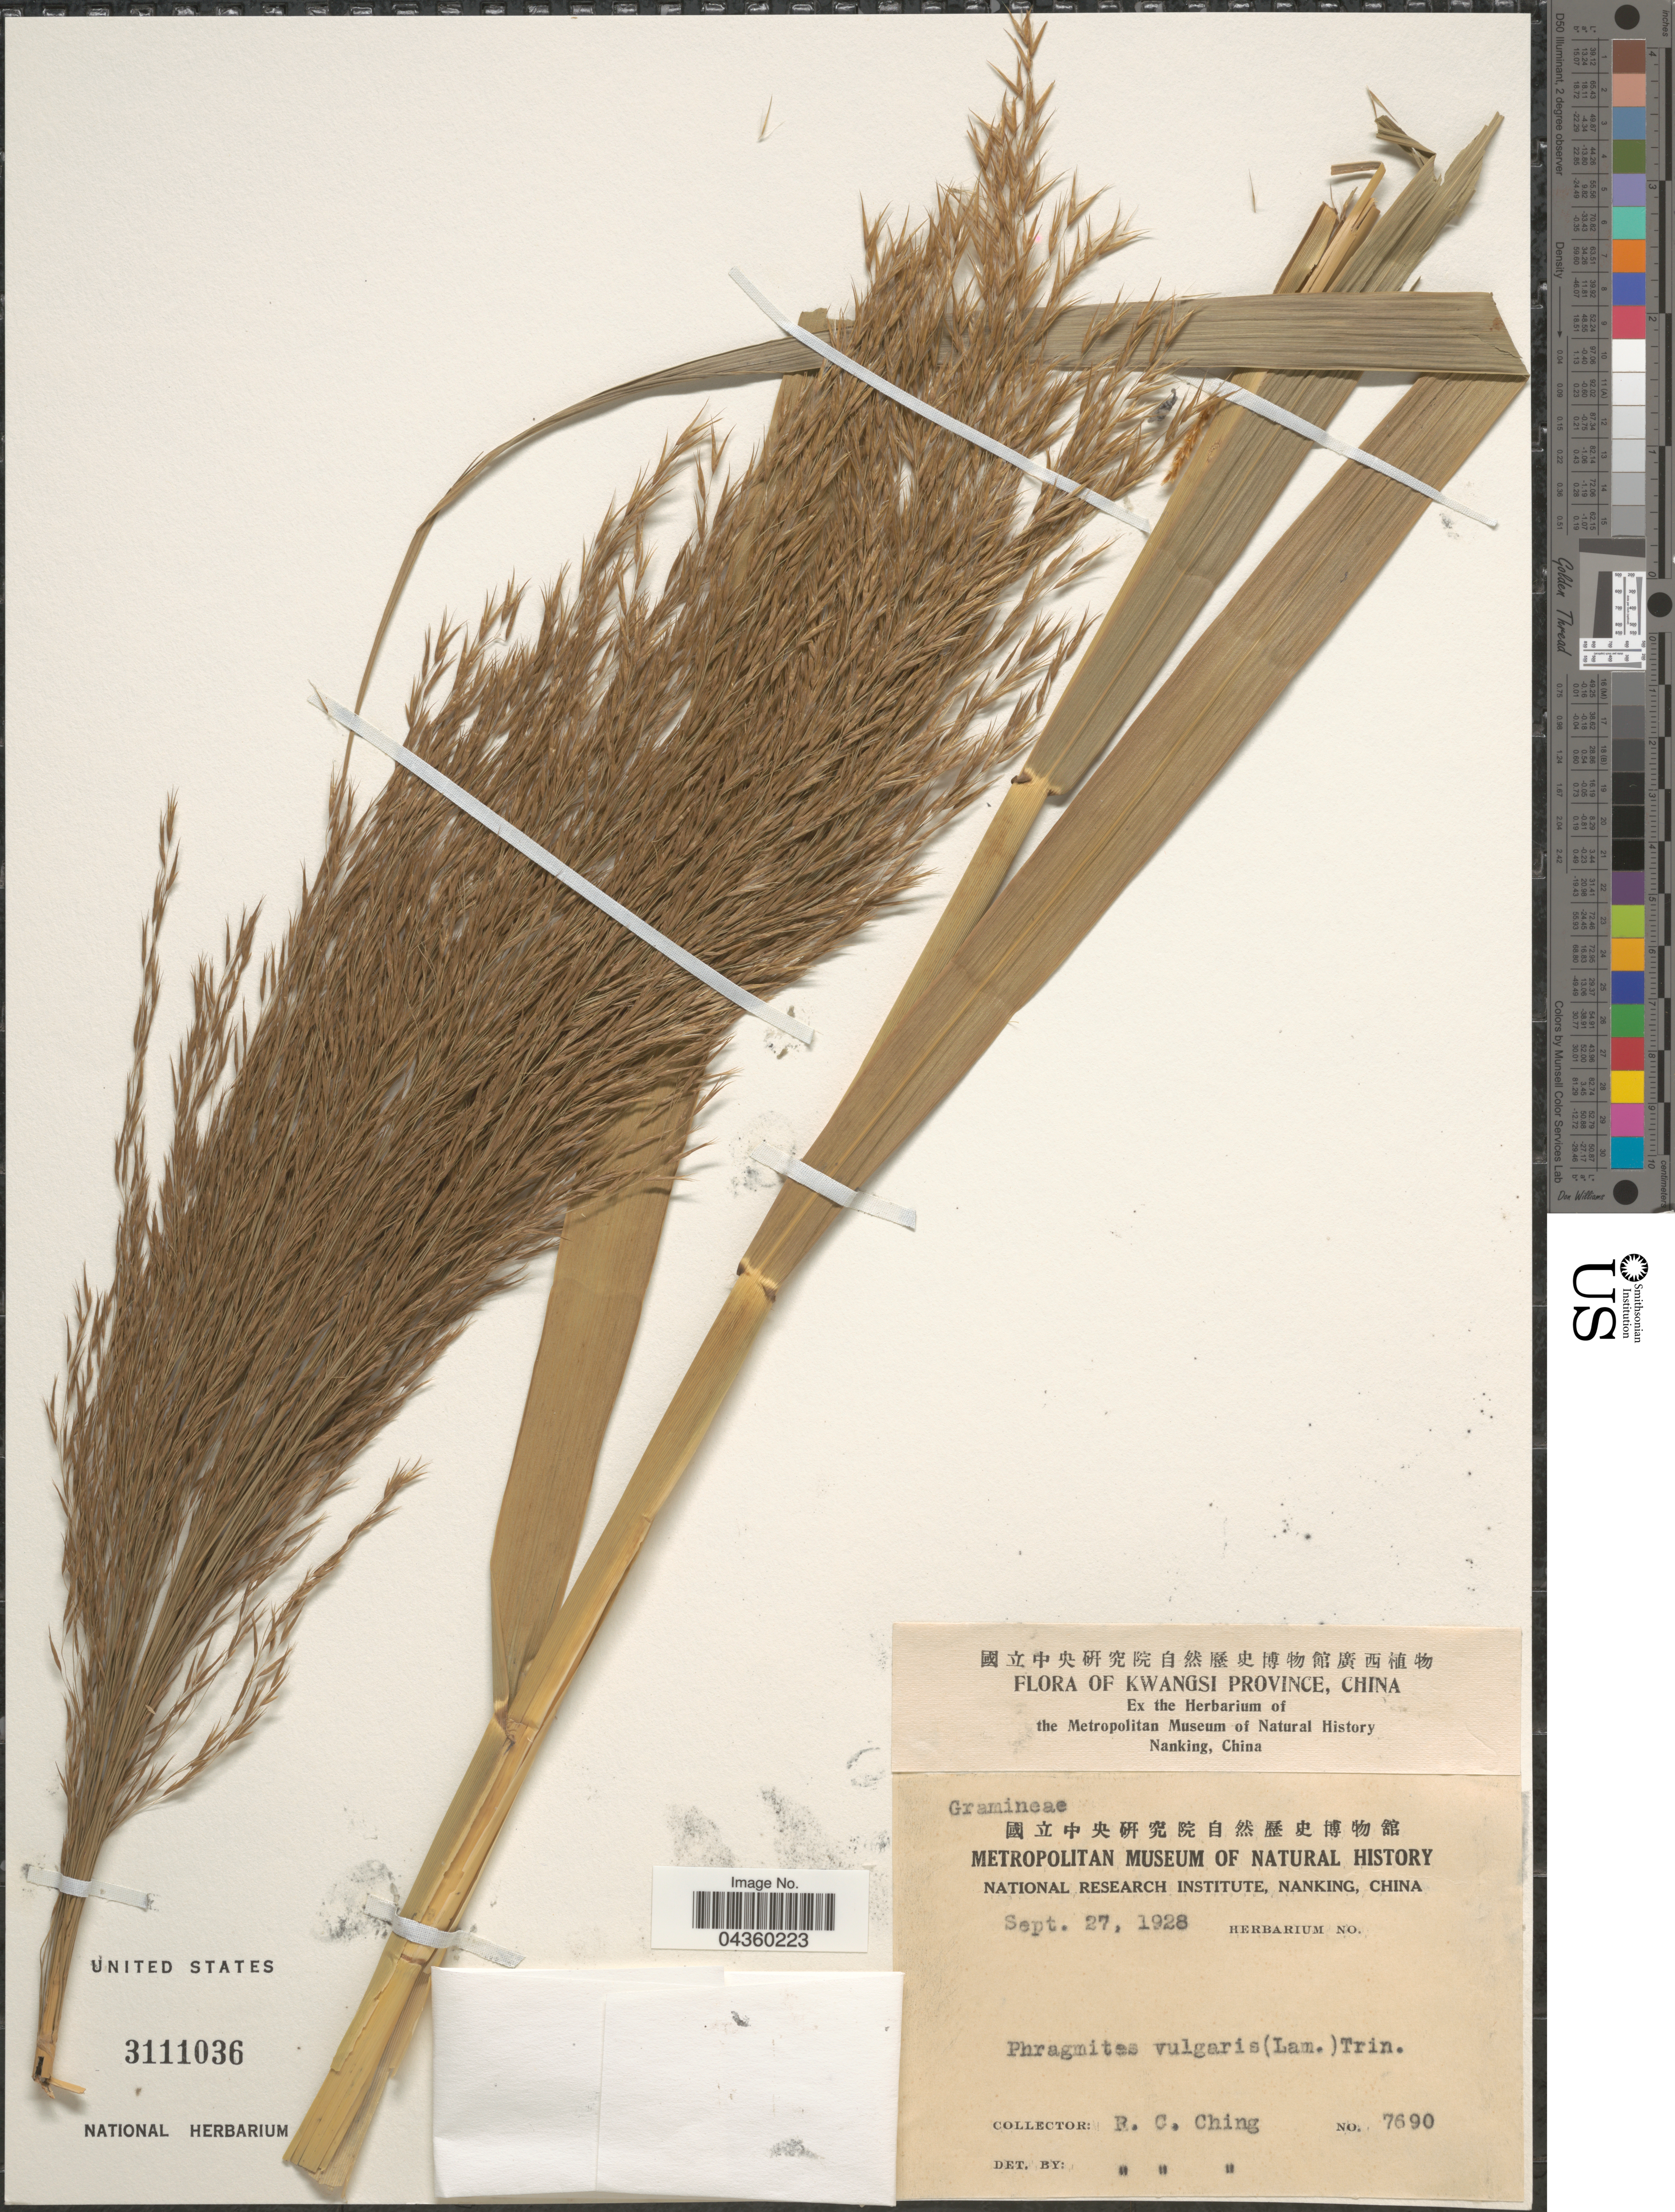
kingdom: Plantae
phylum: Tracheophyta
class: Liliopsida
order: Poales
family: Poaceae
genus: Phragmites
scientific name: Phragmites australis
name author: (Cav.) Trin. ex Steud.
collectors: R. C. Ching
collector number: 7690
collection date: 1928-09-27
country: China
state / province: Guangxi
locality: Kwangsi Province.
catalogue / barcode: US 3111036